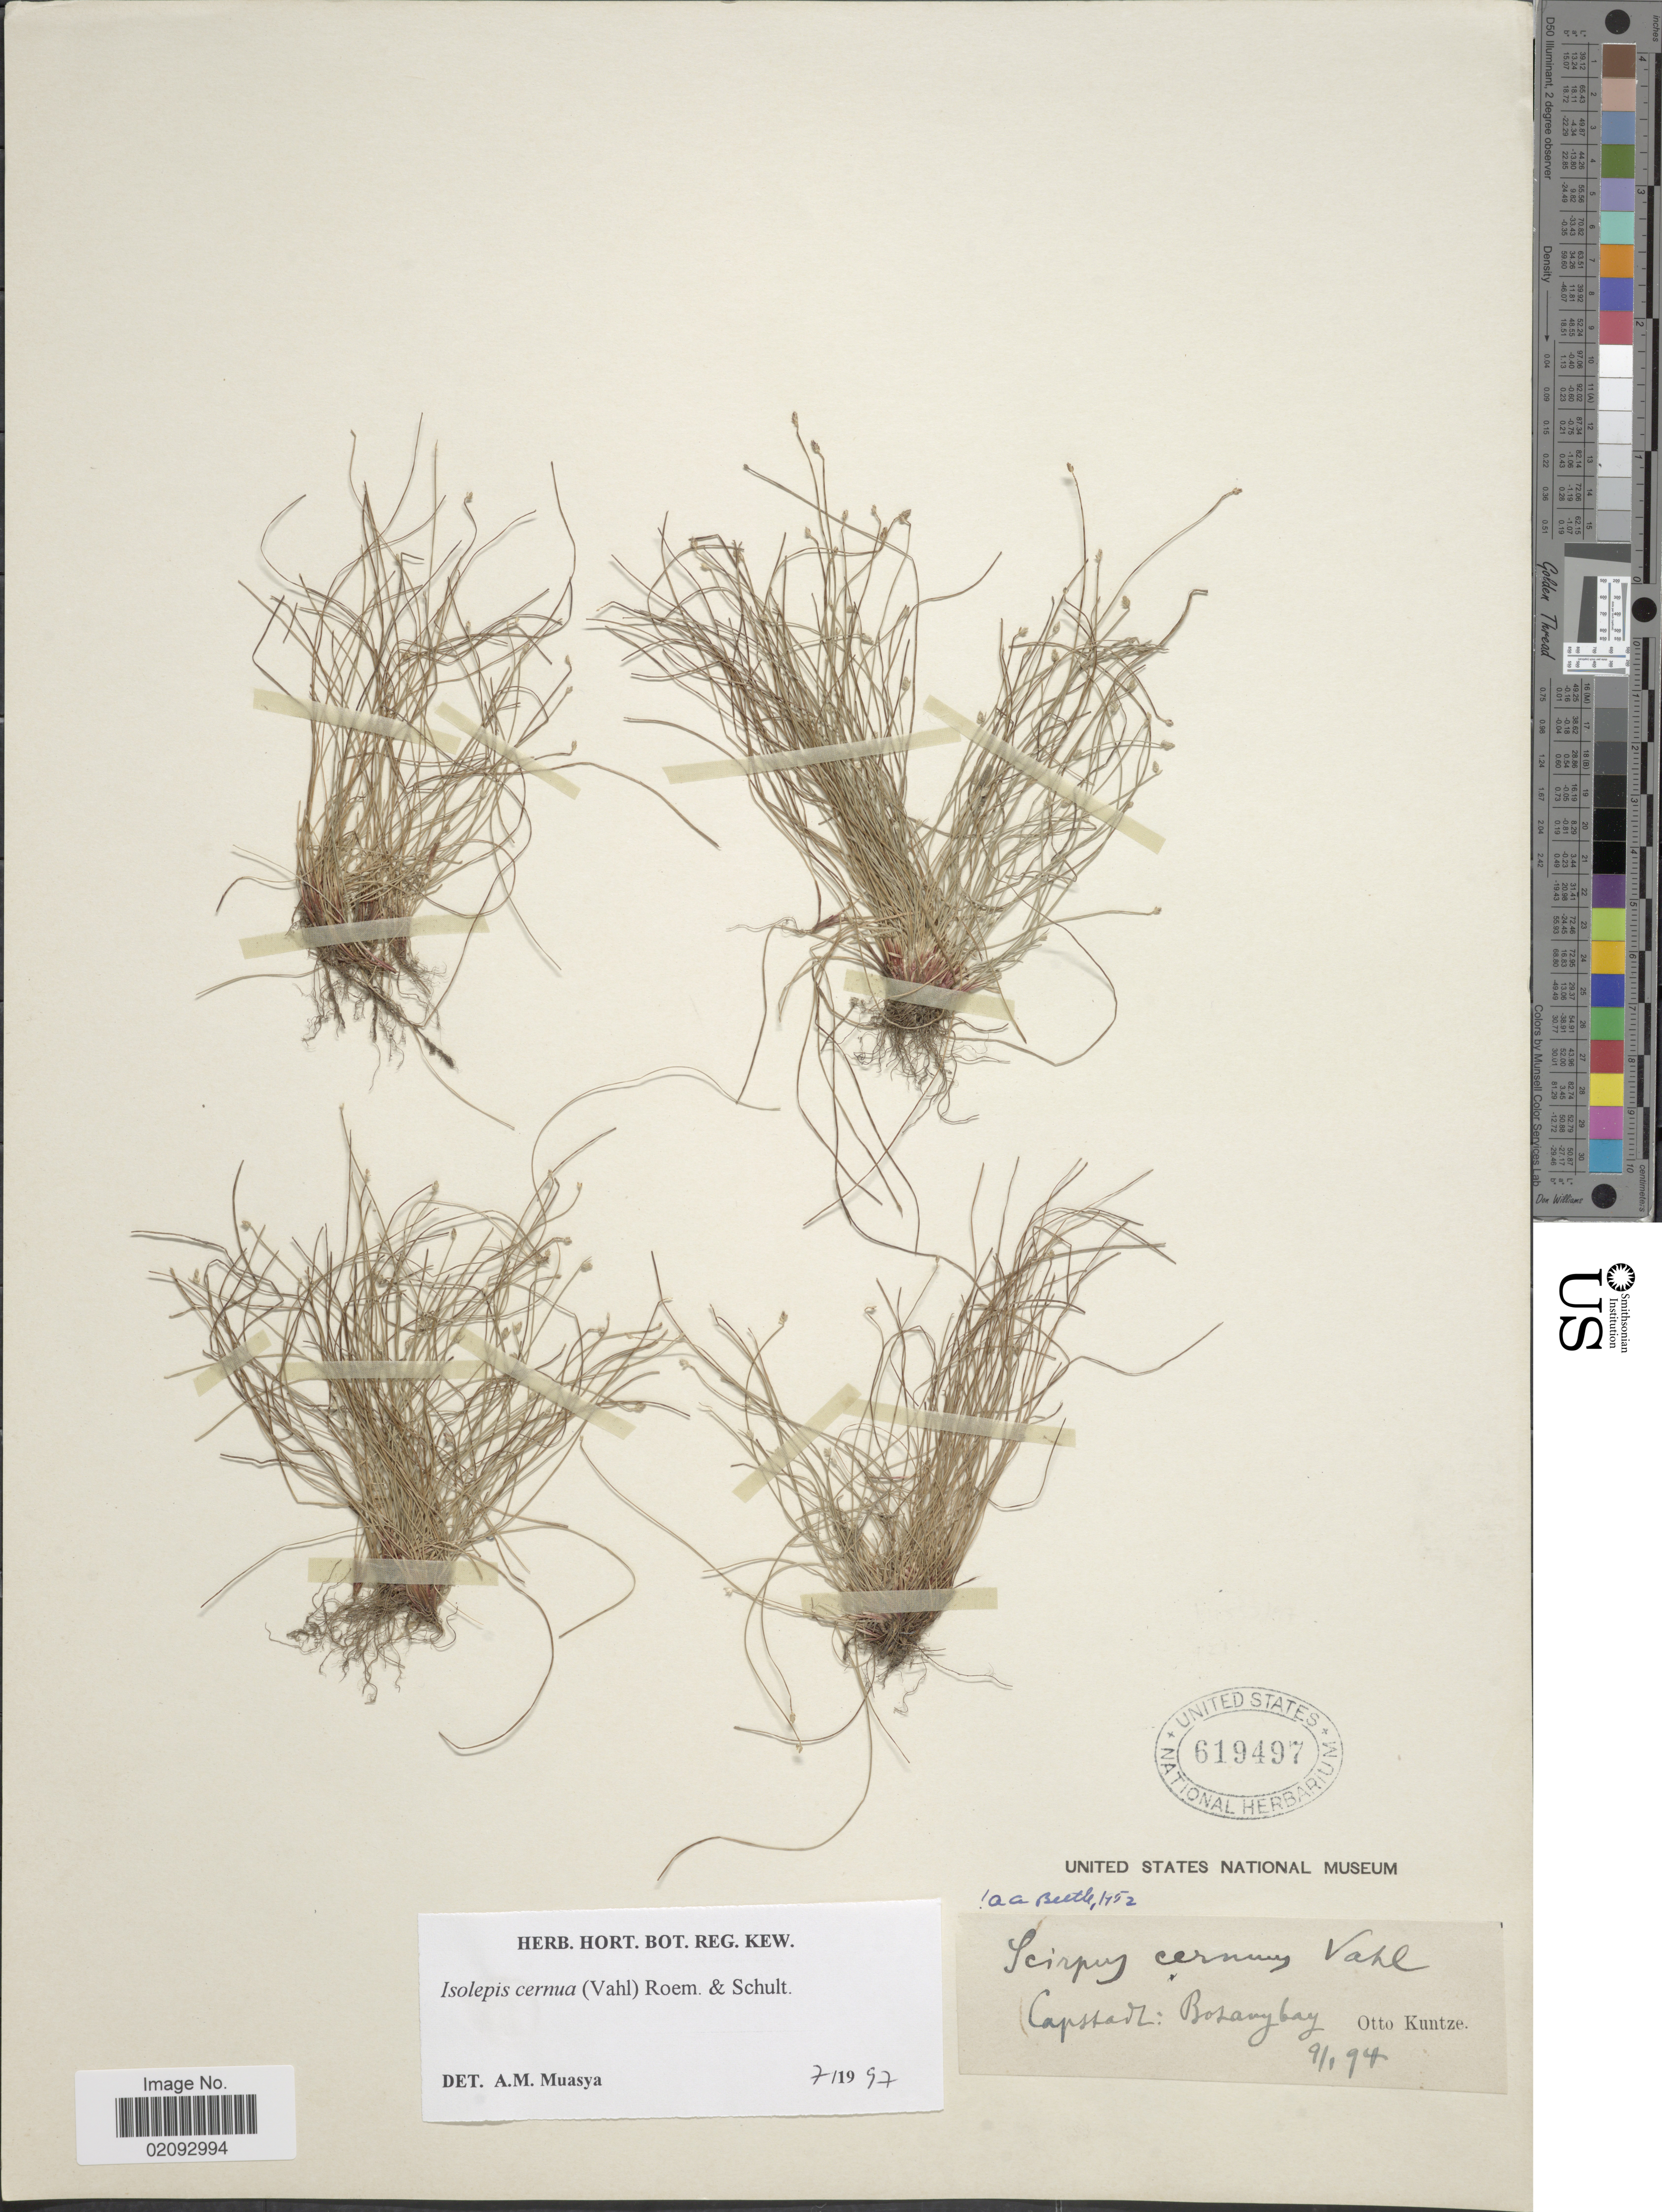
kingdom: Plantae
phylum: Tracheophyta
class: Liliopsida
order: Poales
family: Cyperaceae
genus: Isolepis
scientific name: Isolepis cernua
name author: (Vahl) Roem. & Schult.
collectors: C.E.O. Kuntze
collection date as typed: Transcribed d/m/y: 9/1/94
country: South Africa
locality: Capstadt: Bosanybay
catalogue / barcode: US 619497